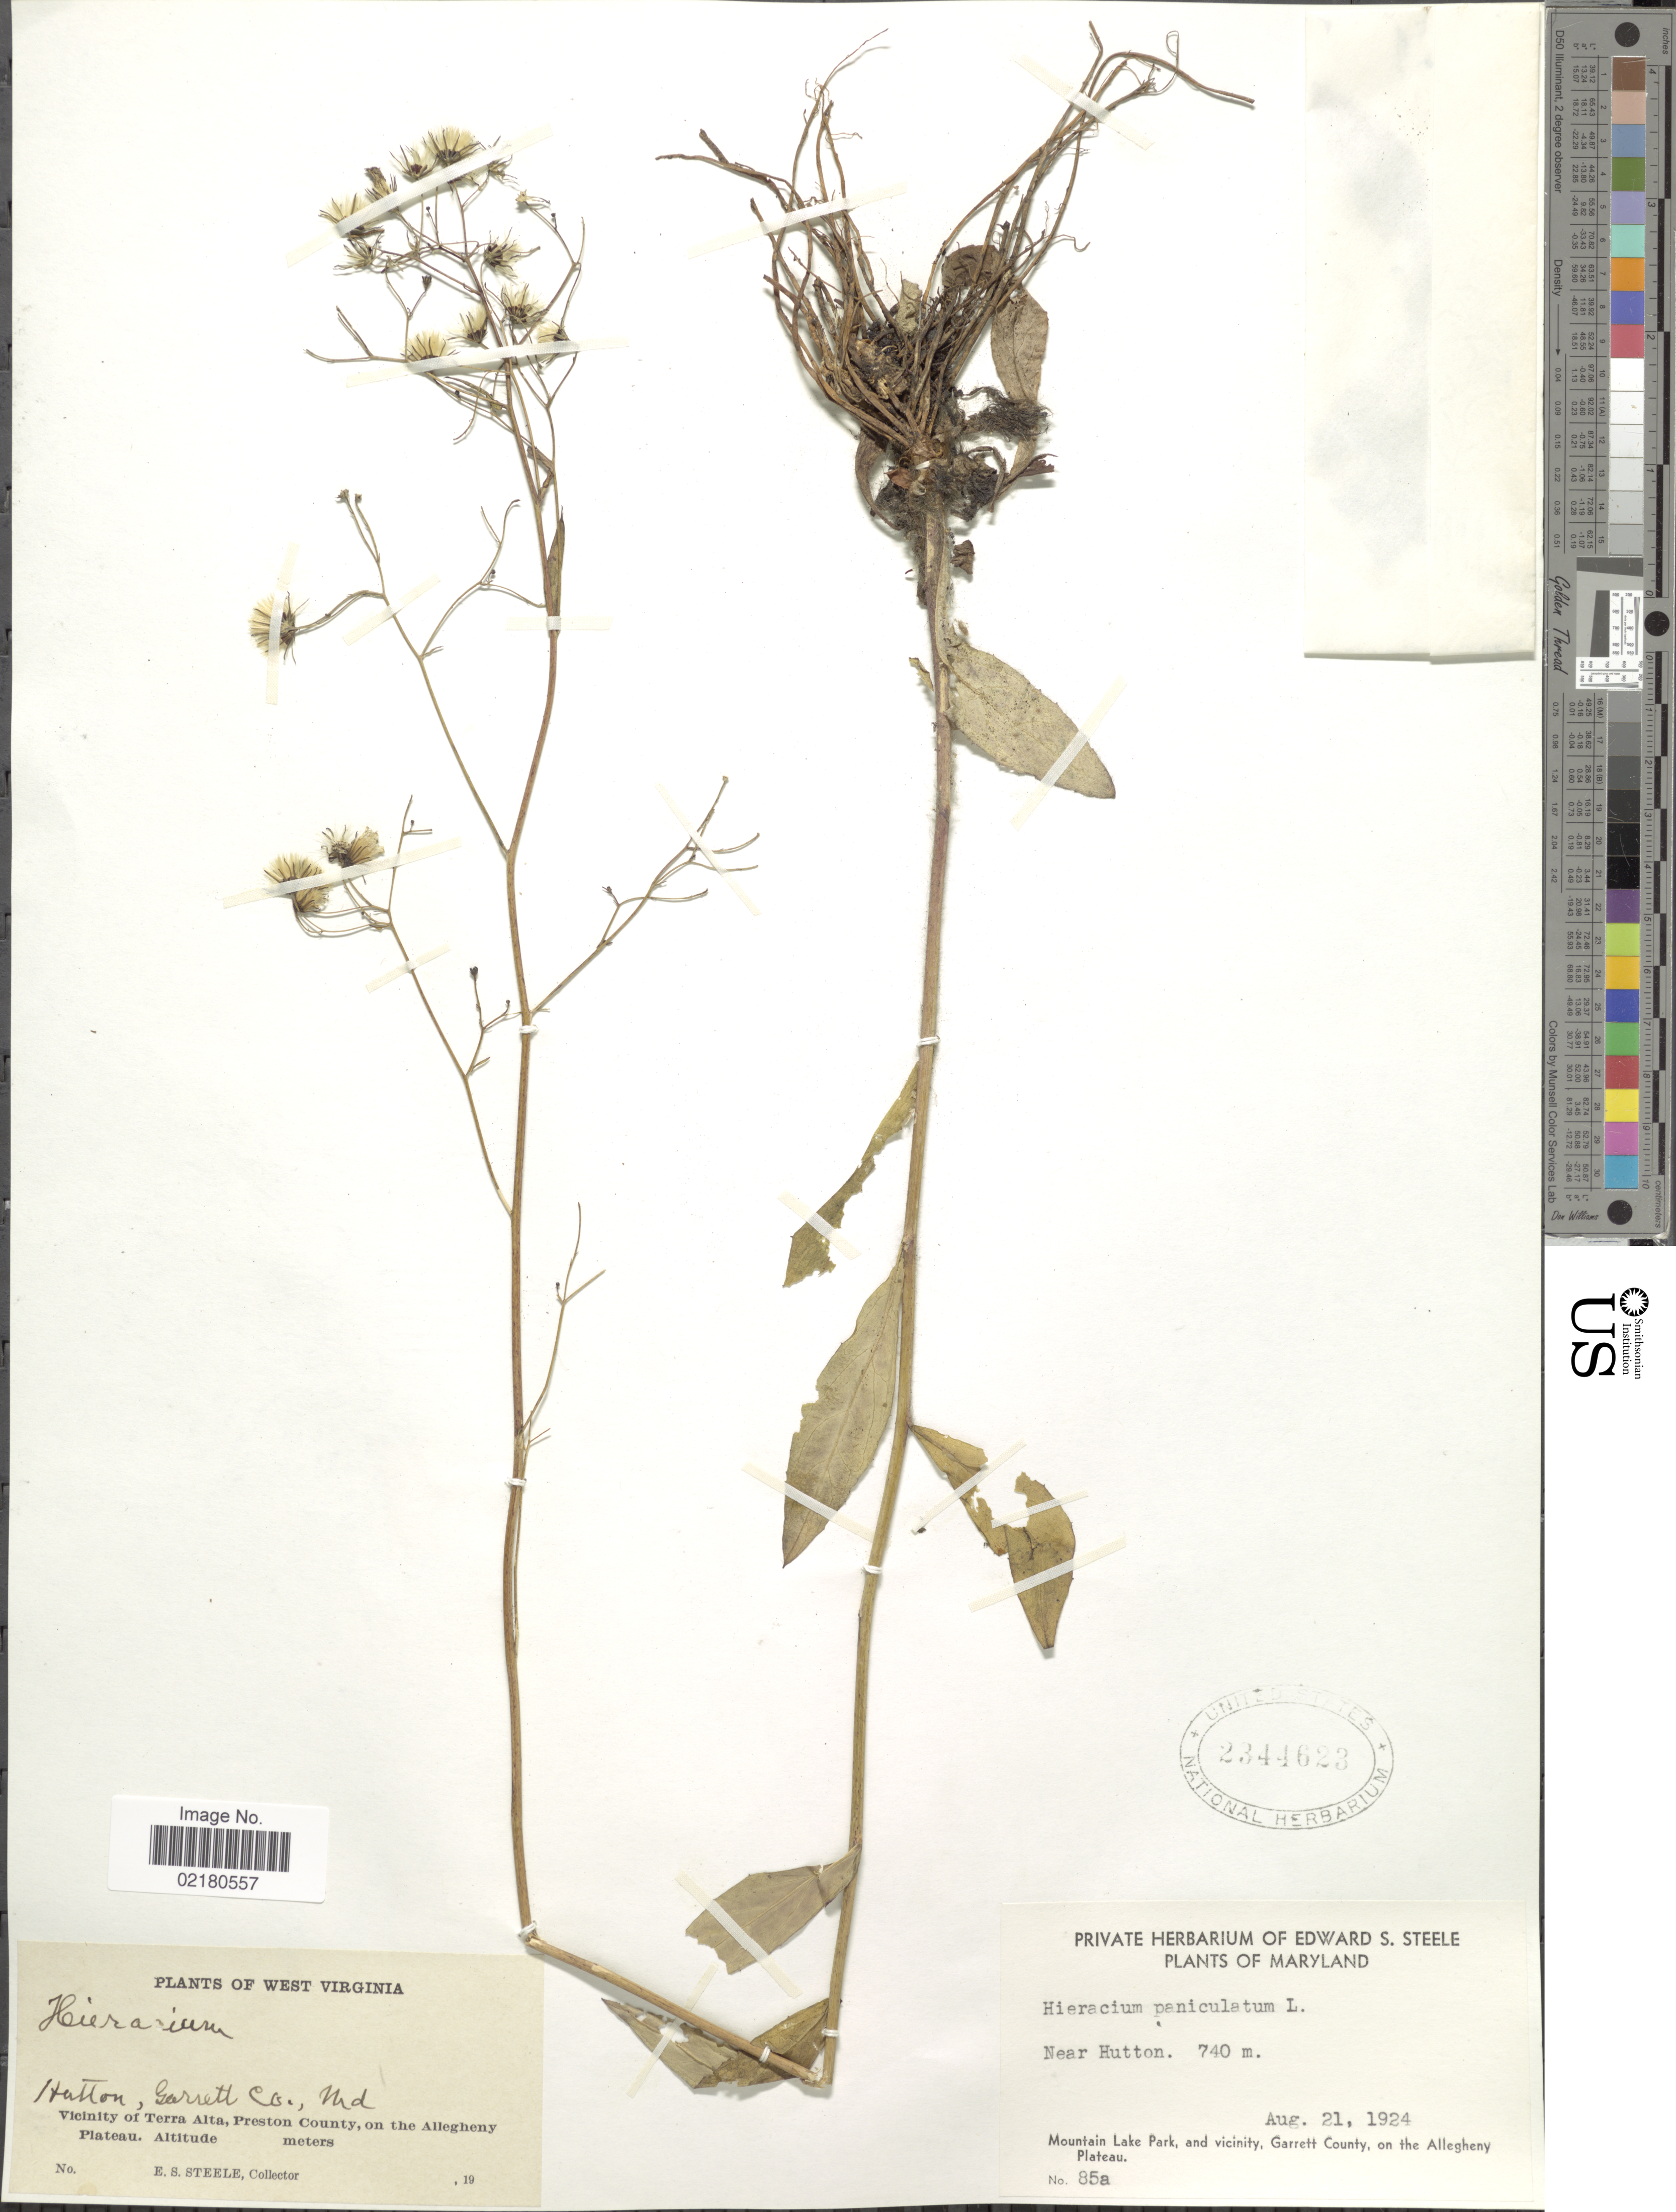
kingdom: Plantae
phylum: Tracheophyta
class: Magnoliopsida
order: Asterales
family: Asteraceae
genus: Hieracium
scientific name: Hieracium paniculatum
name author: L.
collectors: E. Steele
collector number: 85a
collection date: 1924-08-21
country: United States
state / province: Maryland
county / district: Garrett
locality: Garrett County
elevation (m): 740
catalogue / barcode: US 2344623